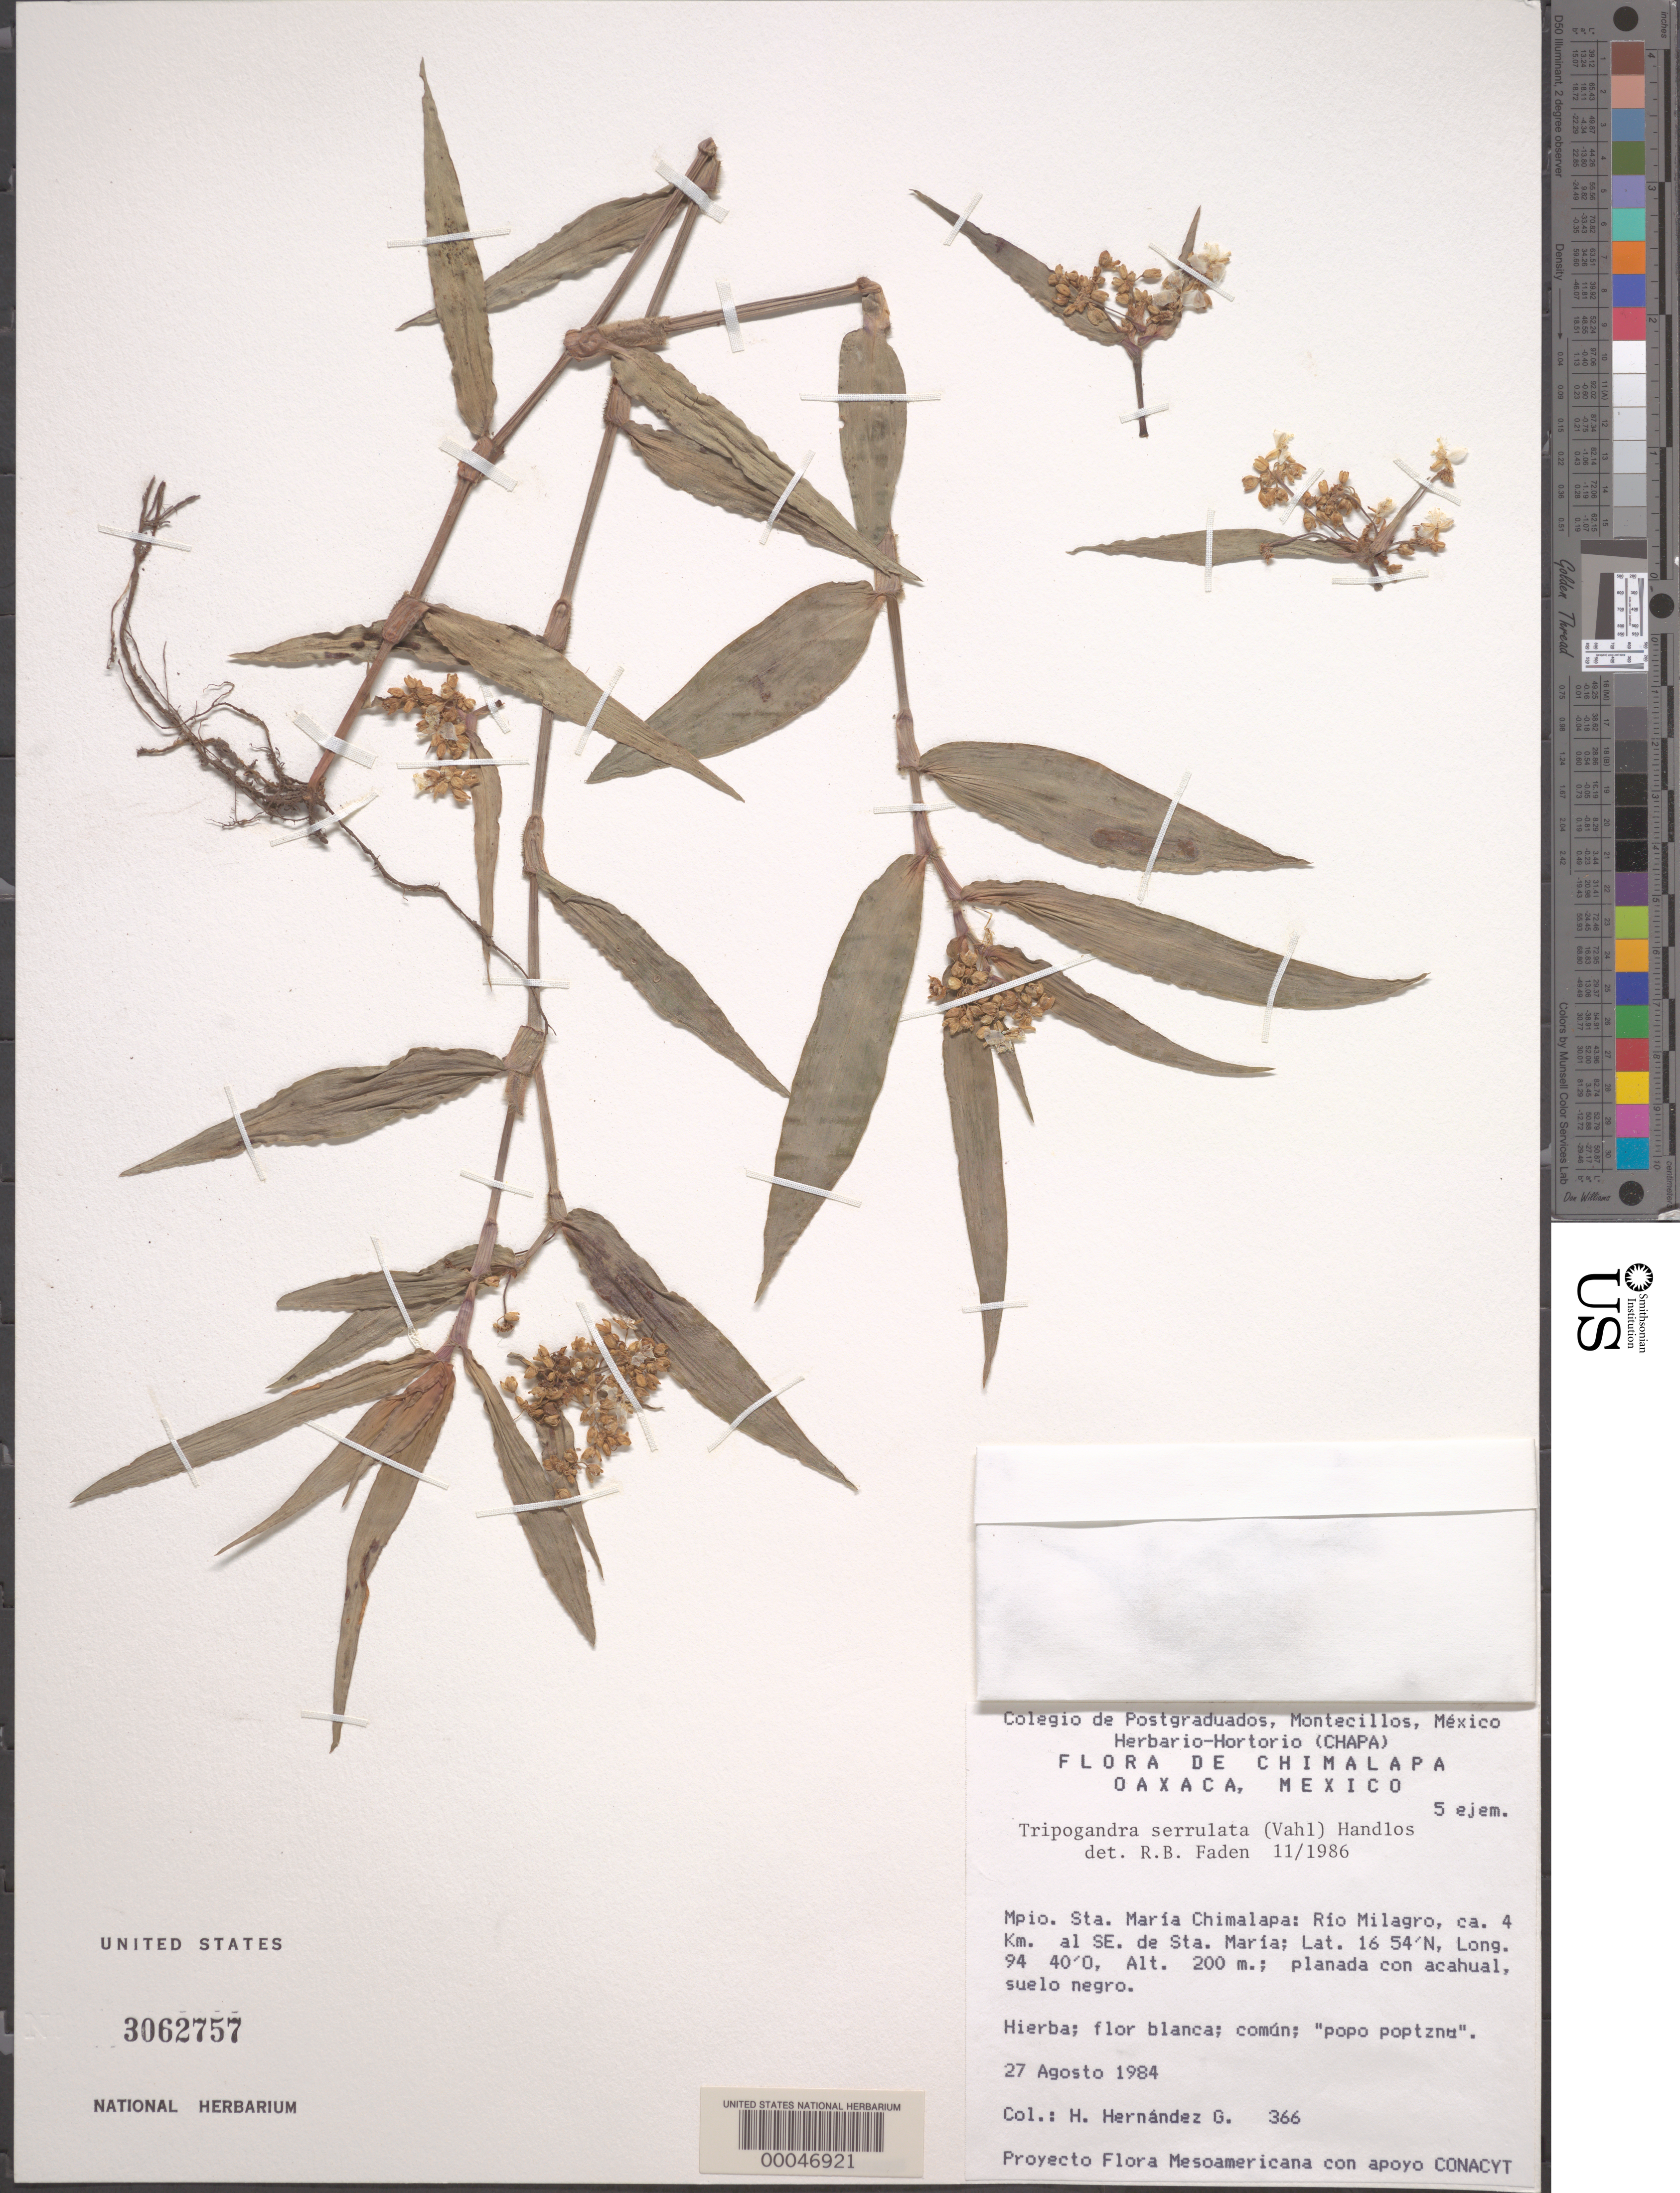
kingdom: Plantae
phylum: Tracheophyta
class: Liliopsida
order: Commelinales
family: Commelinaceae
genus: Tripogandra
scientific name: Tripogandra serrulata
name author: (Vahl) Handlos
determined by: Faden, Robert B., (US), Smithsonian Institution - National Museum of Natural History (UNITED STATES)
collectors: H. M. Hernandez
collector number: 366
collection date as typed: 27 Aug 1984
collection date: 1984-08-27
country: Mexico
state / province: Oaxaca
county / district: Santa Maria Chimalapa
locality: Rio milagro, 4 km S of Santa Maria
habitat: Black soil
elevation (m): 200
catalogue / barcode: US 3062757